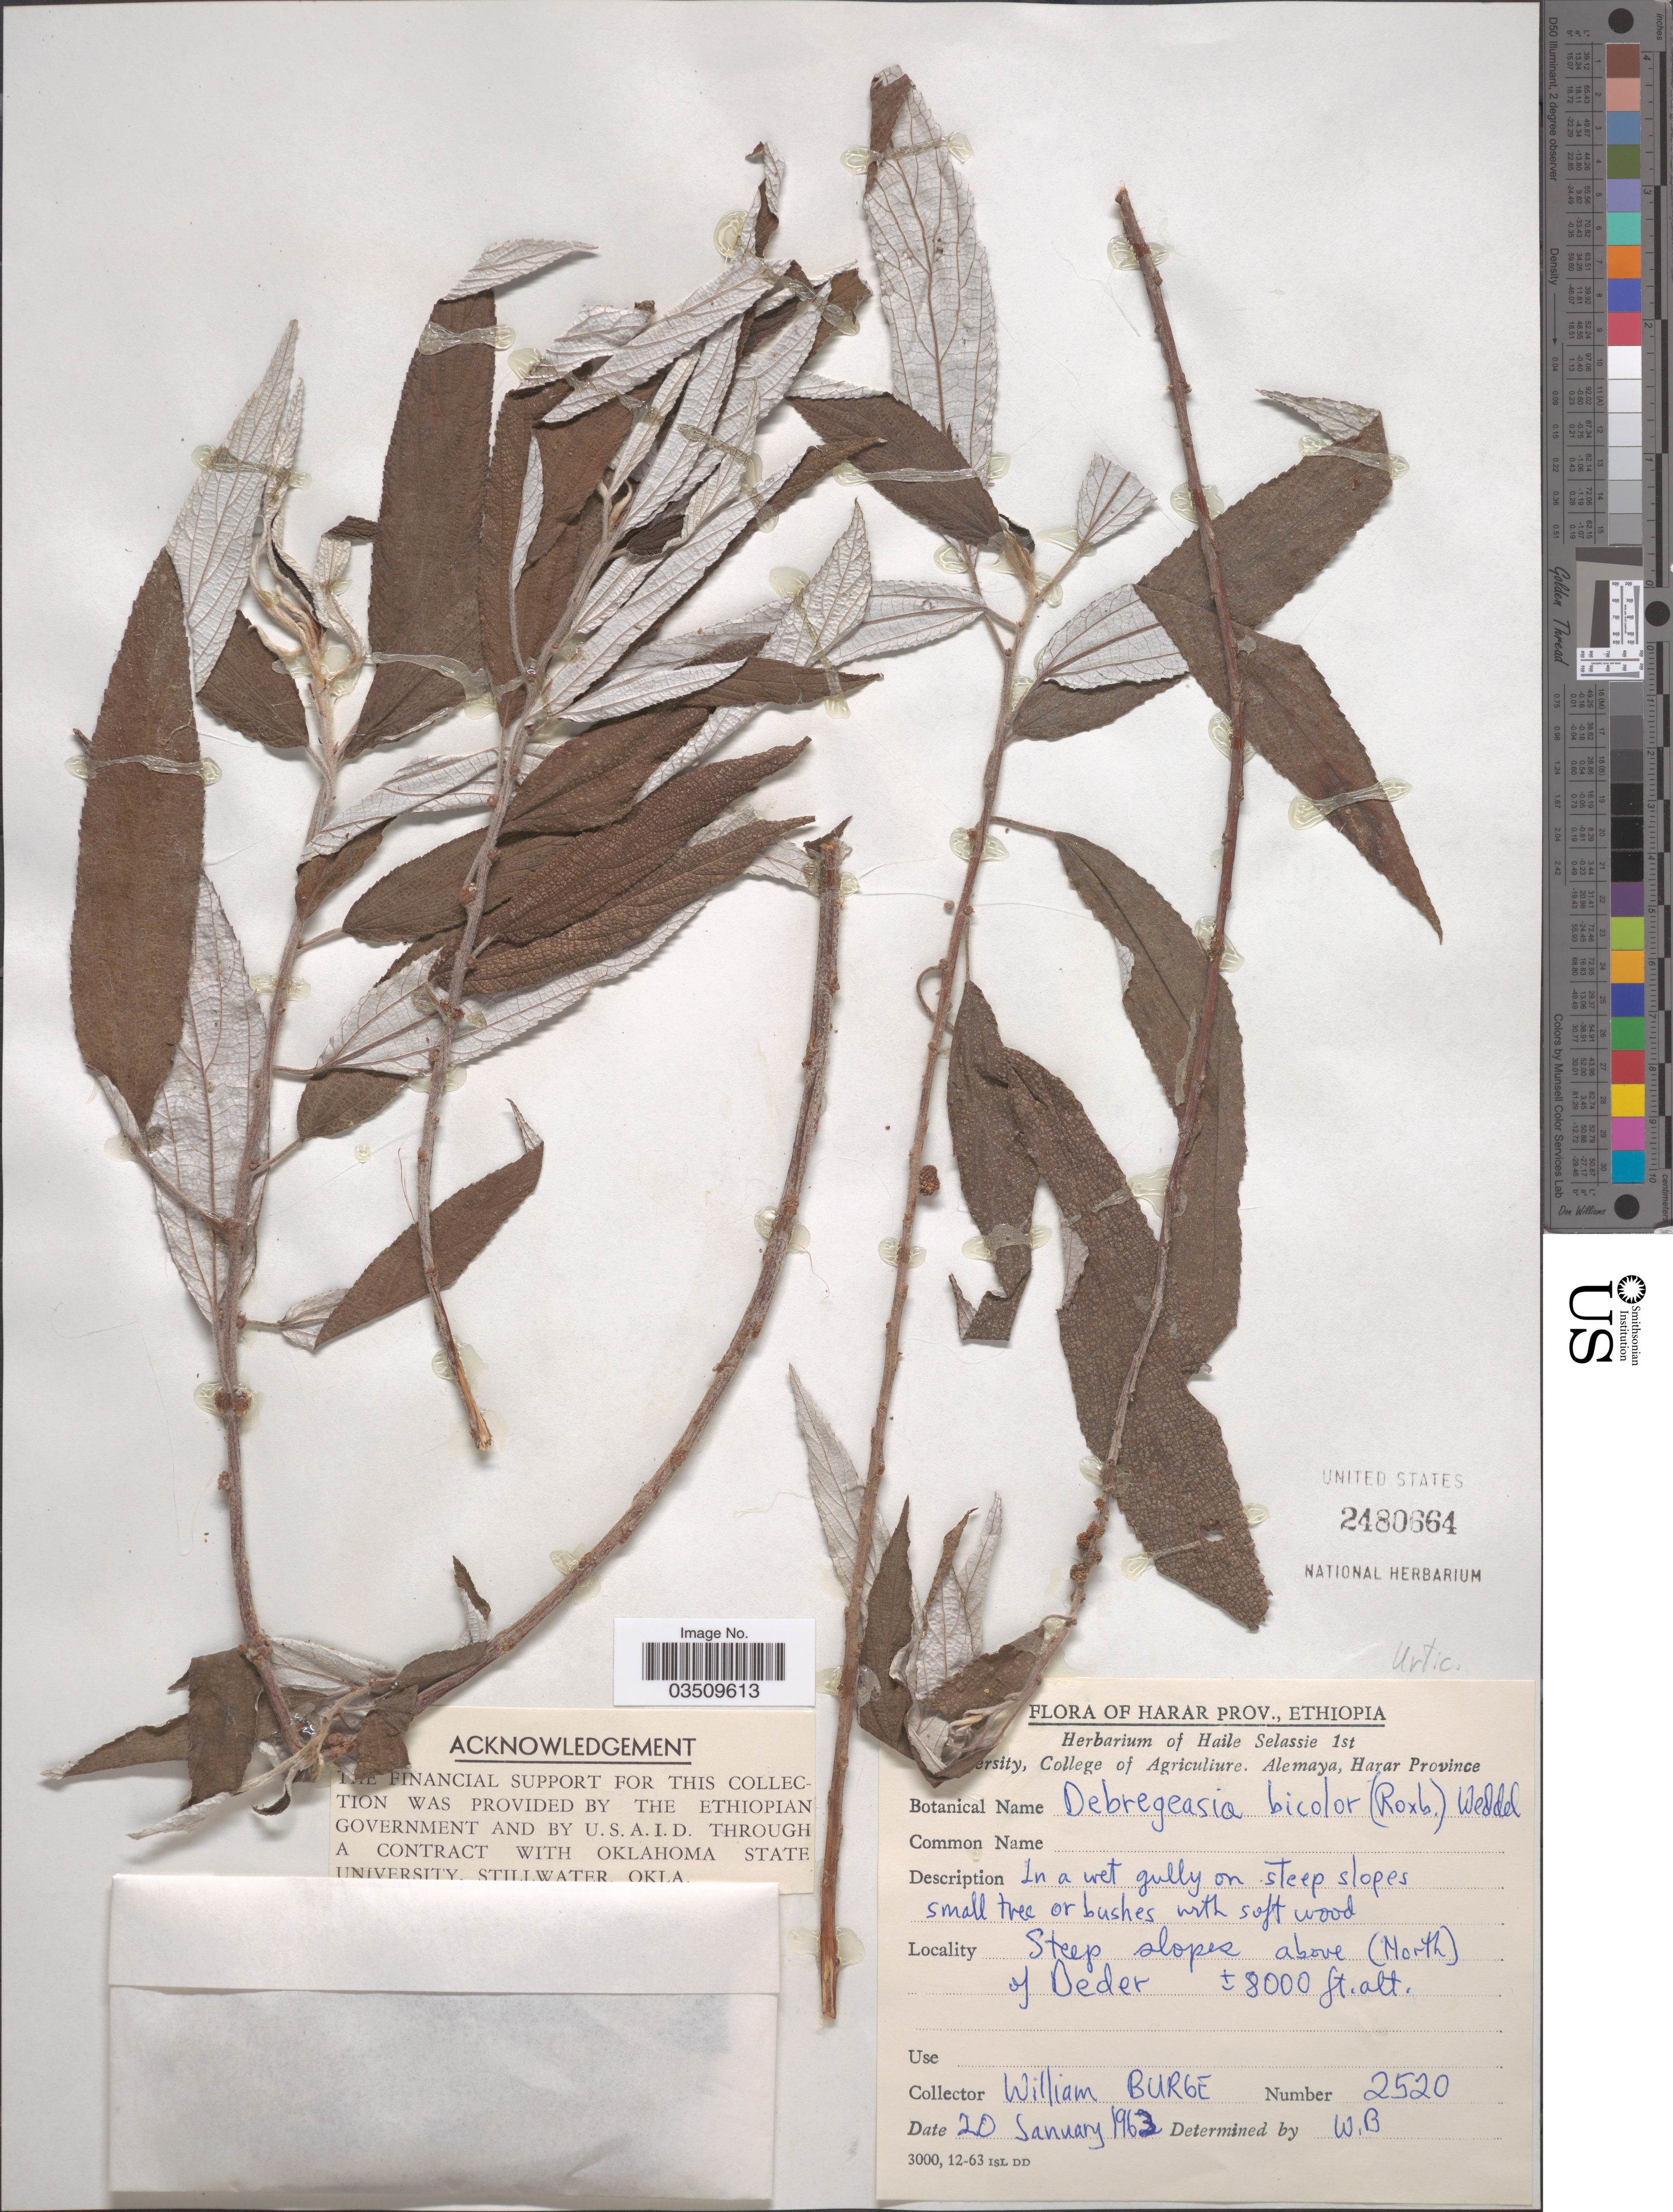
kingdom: Plantae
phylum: Tracheophyta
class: Magnoliopsida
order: Rosales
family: Urticaceae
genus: Debregeasia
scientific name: Debregeasia bicolor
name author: (Roxb.) Wedd.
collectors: W. Burge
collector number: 2520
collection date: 1963-01-20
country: Ethiopia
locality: Harar Prov., Steep slopes above (North) of Deder.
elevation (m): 2438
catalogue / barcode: US 2480664